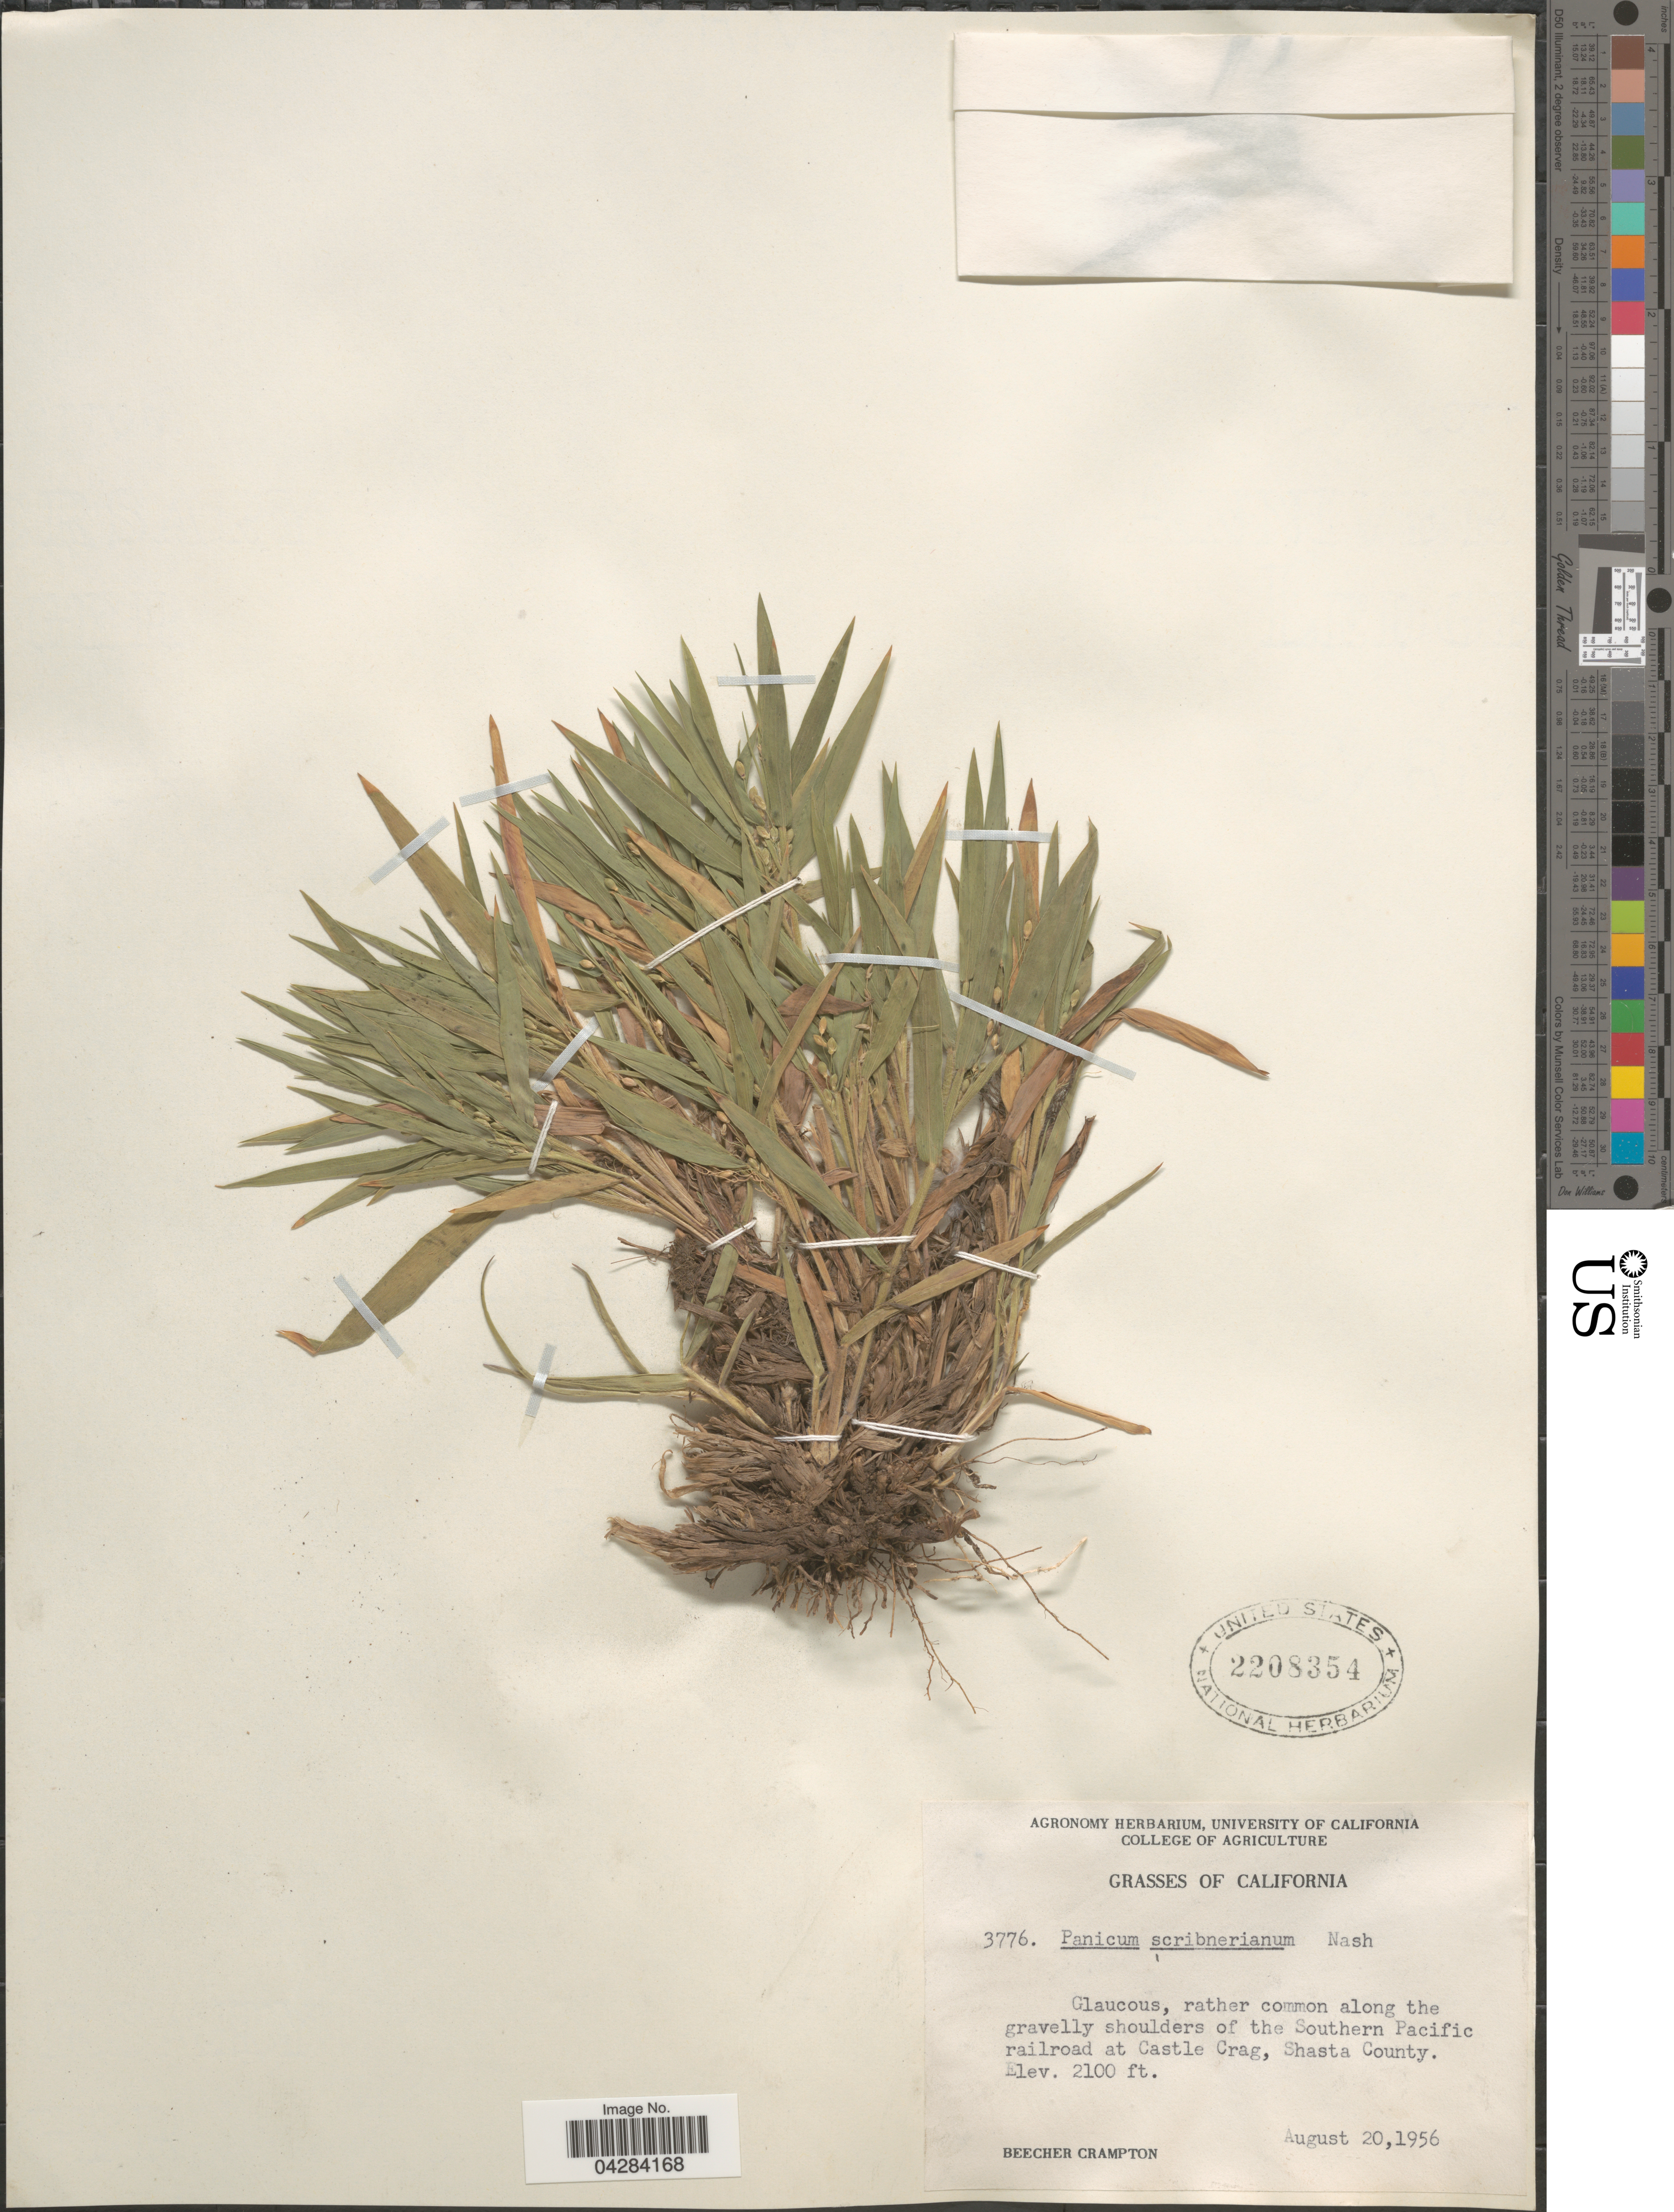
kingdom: Plantae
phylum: Tracheophyta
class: Liliopsida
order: Poales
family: Poaceae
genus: Dichanthelium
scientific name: Dichanthelium oligosanthes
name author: (Schult.) Gould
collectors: B. Crampton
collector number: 3776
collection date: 1956-08-20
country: United States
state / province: California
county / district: Shasta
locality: Along the gravelly shoulders of the Southern Pacific railroad at Castle Crag, Shasta County.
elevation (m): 640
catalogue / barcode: US 2208354